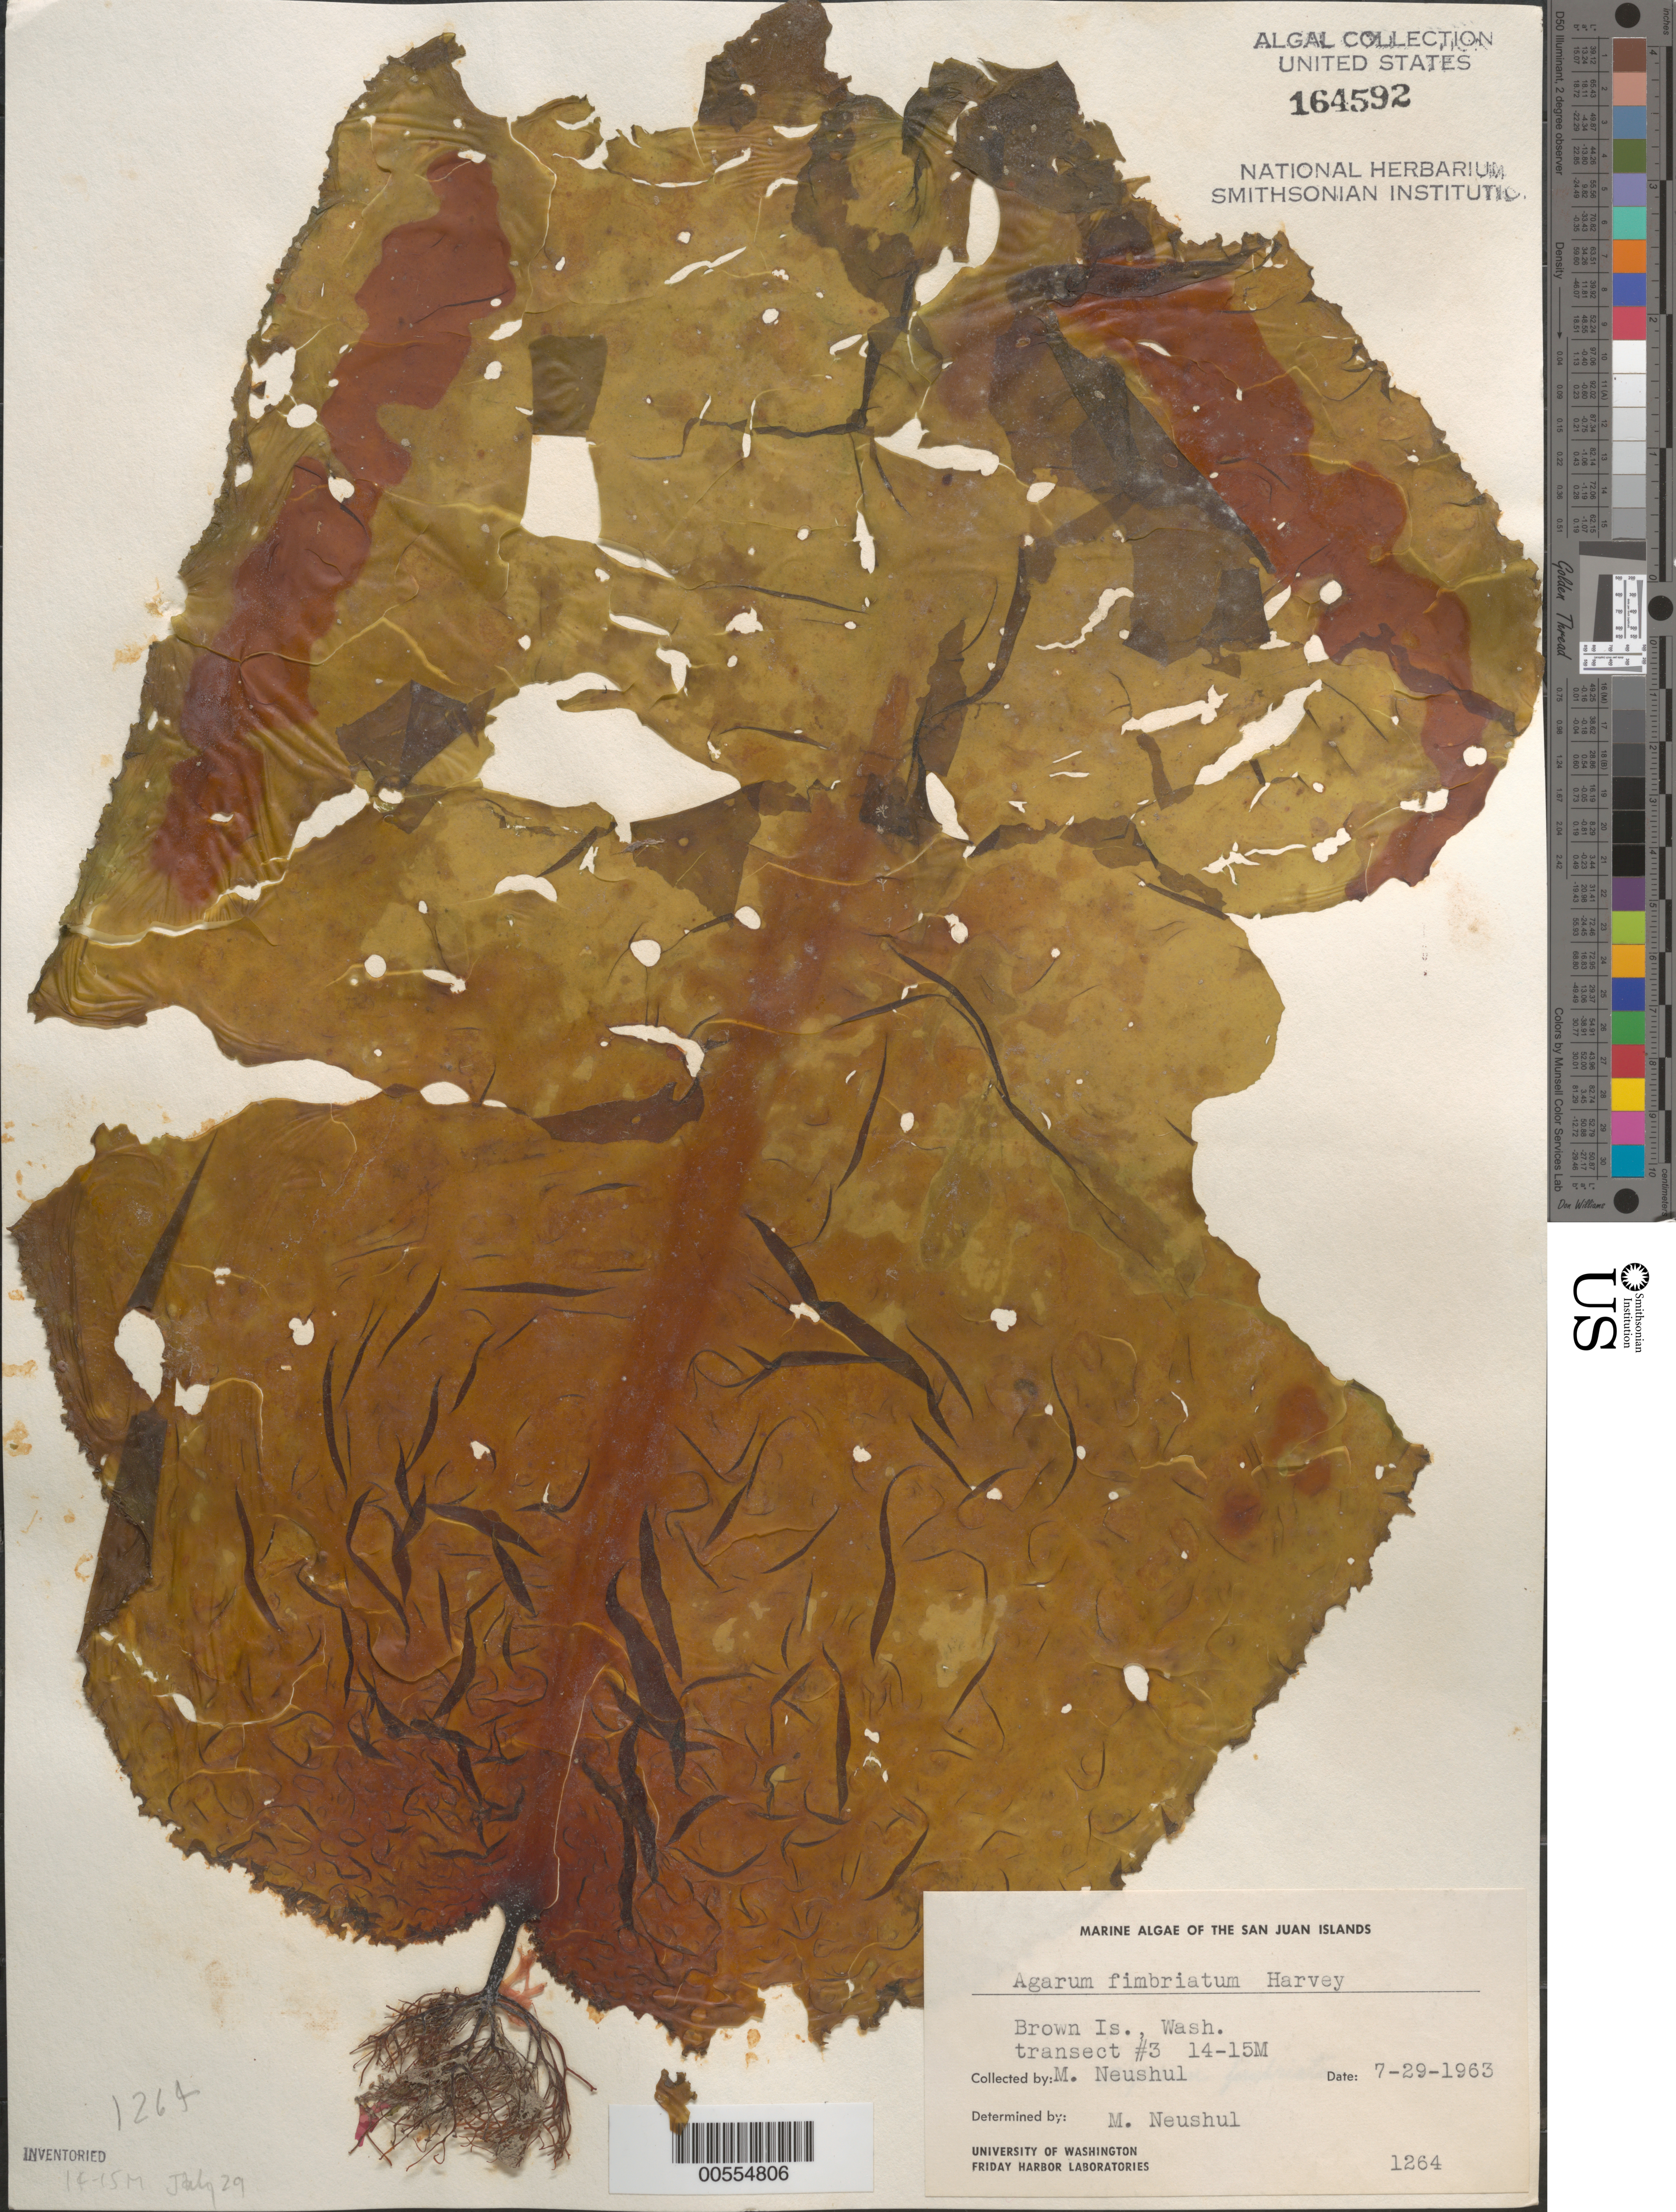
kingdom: Chromista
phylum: Ochrophyta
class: Phaeophyceae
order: Laminariales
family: Agaraceae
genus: Neoagarum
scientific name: Neoagarum fimbriatum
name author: (Harvey) H.Kawai & Hanyuda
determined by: Algae name updating Project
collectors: M. Neushul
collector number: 1264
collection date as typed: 29 Jul 1963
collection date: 1963-07-29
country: United States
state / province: Washington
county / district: San Juan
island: Brown Island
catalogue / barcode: US 164592